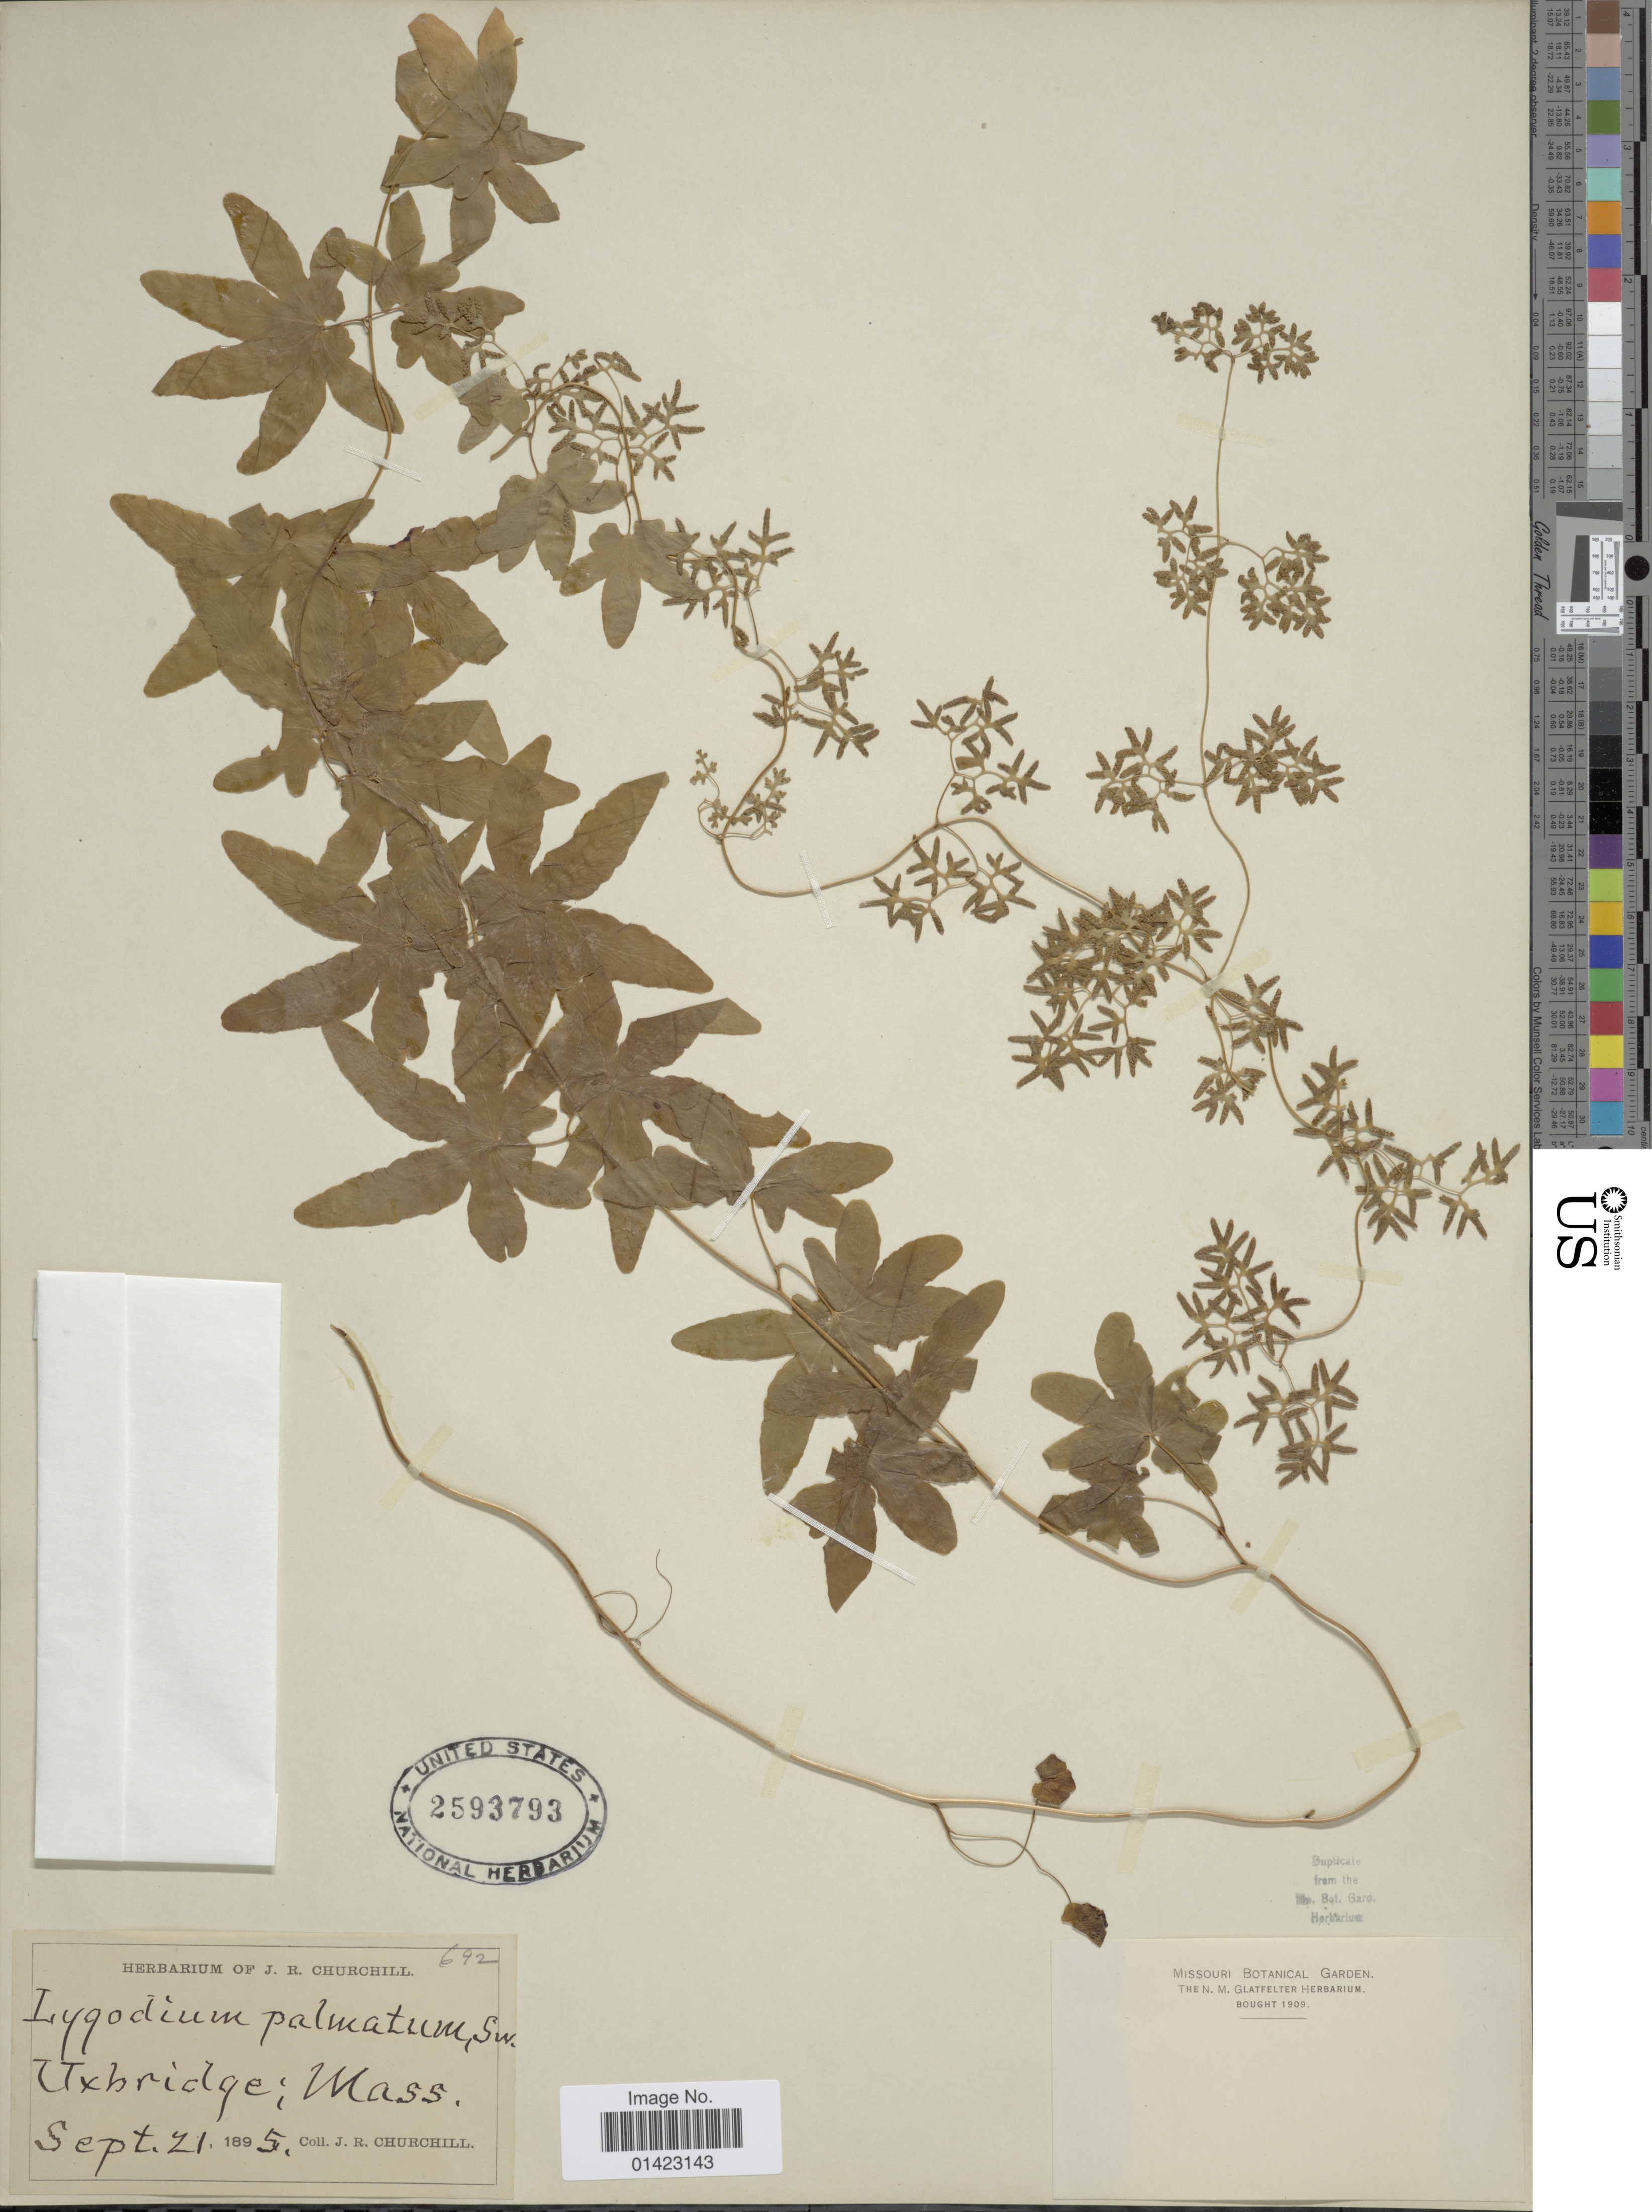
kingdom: Plantae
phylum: Tracheophyta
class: Polypodiopsida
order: Schizaeales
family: Lygodiaceae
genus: Lygodium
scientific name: Lygodium palmatum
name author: (Bernh.) Sw.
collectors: J. Churchill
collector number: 692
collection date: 1895-09-21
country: United States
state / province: Massachusetts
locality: Uxbridge; Mass.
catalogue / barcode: US 2593793